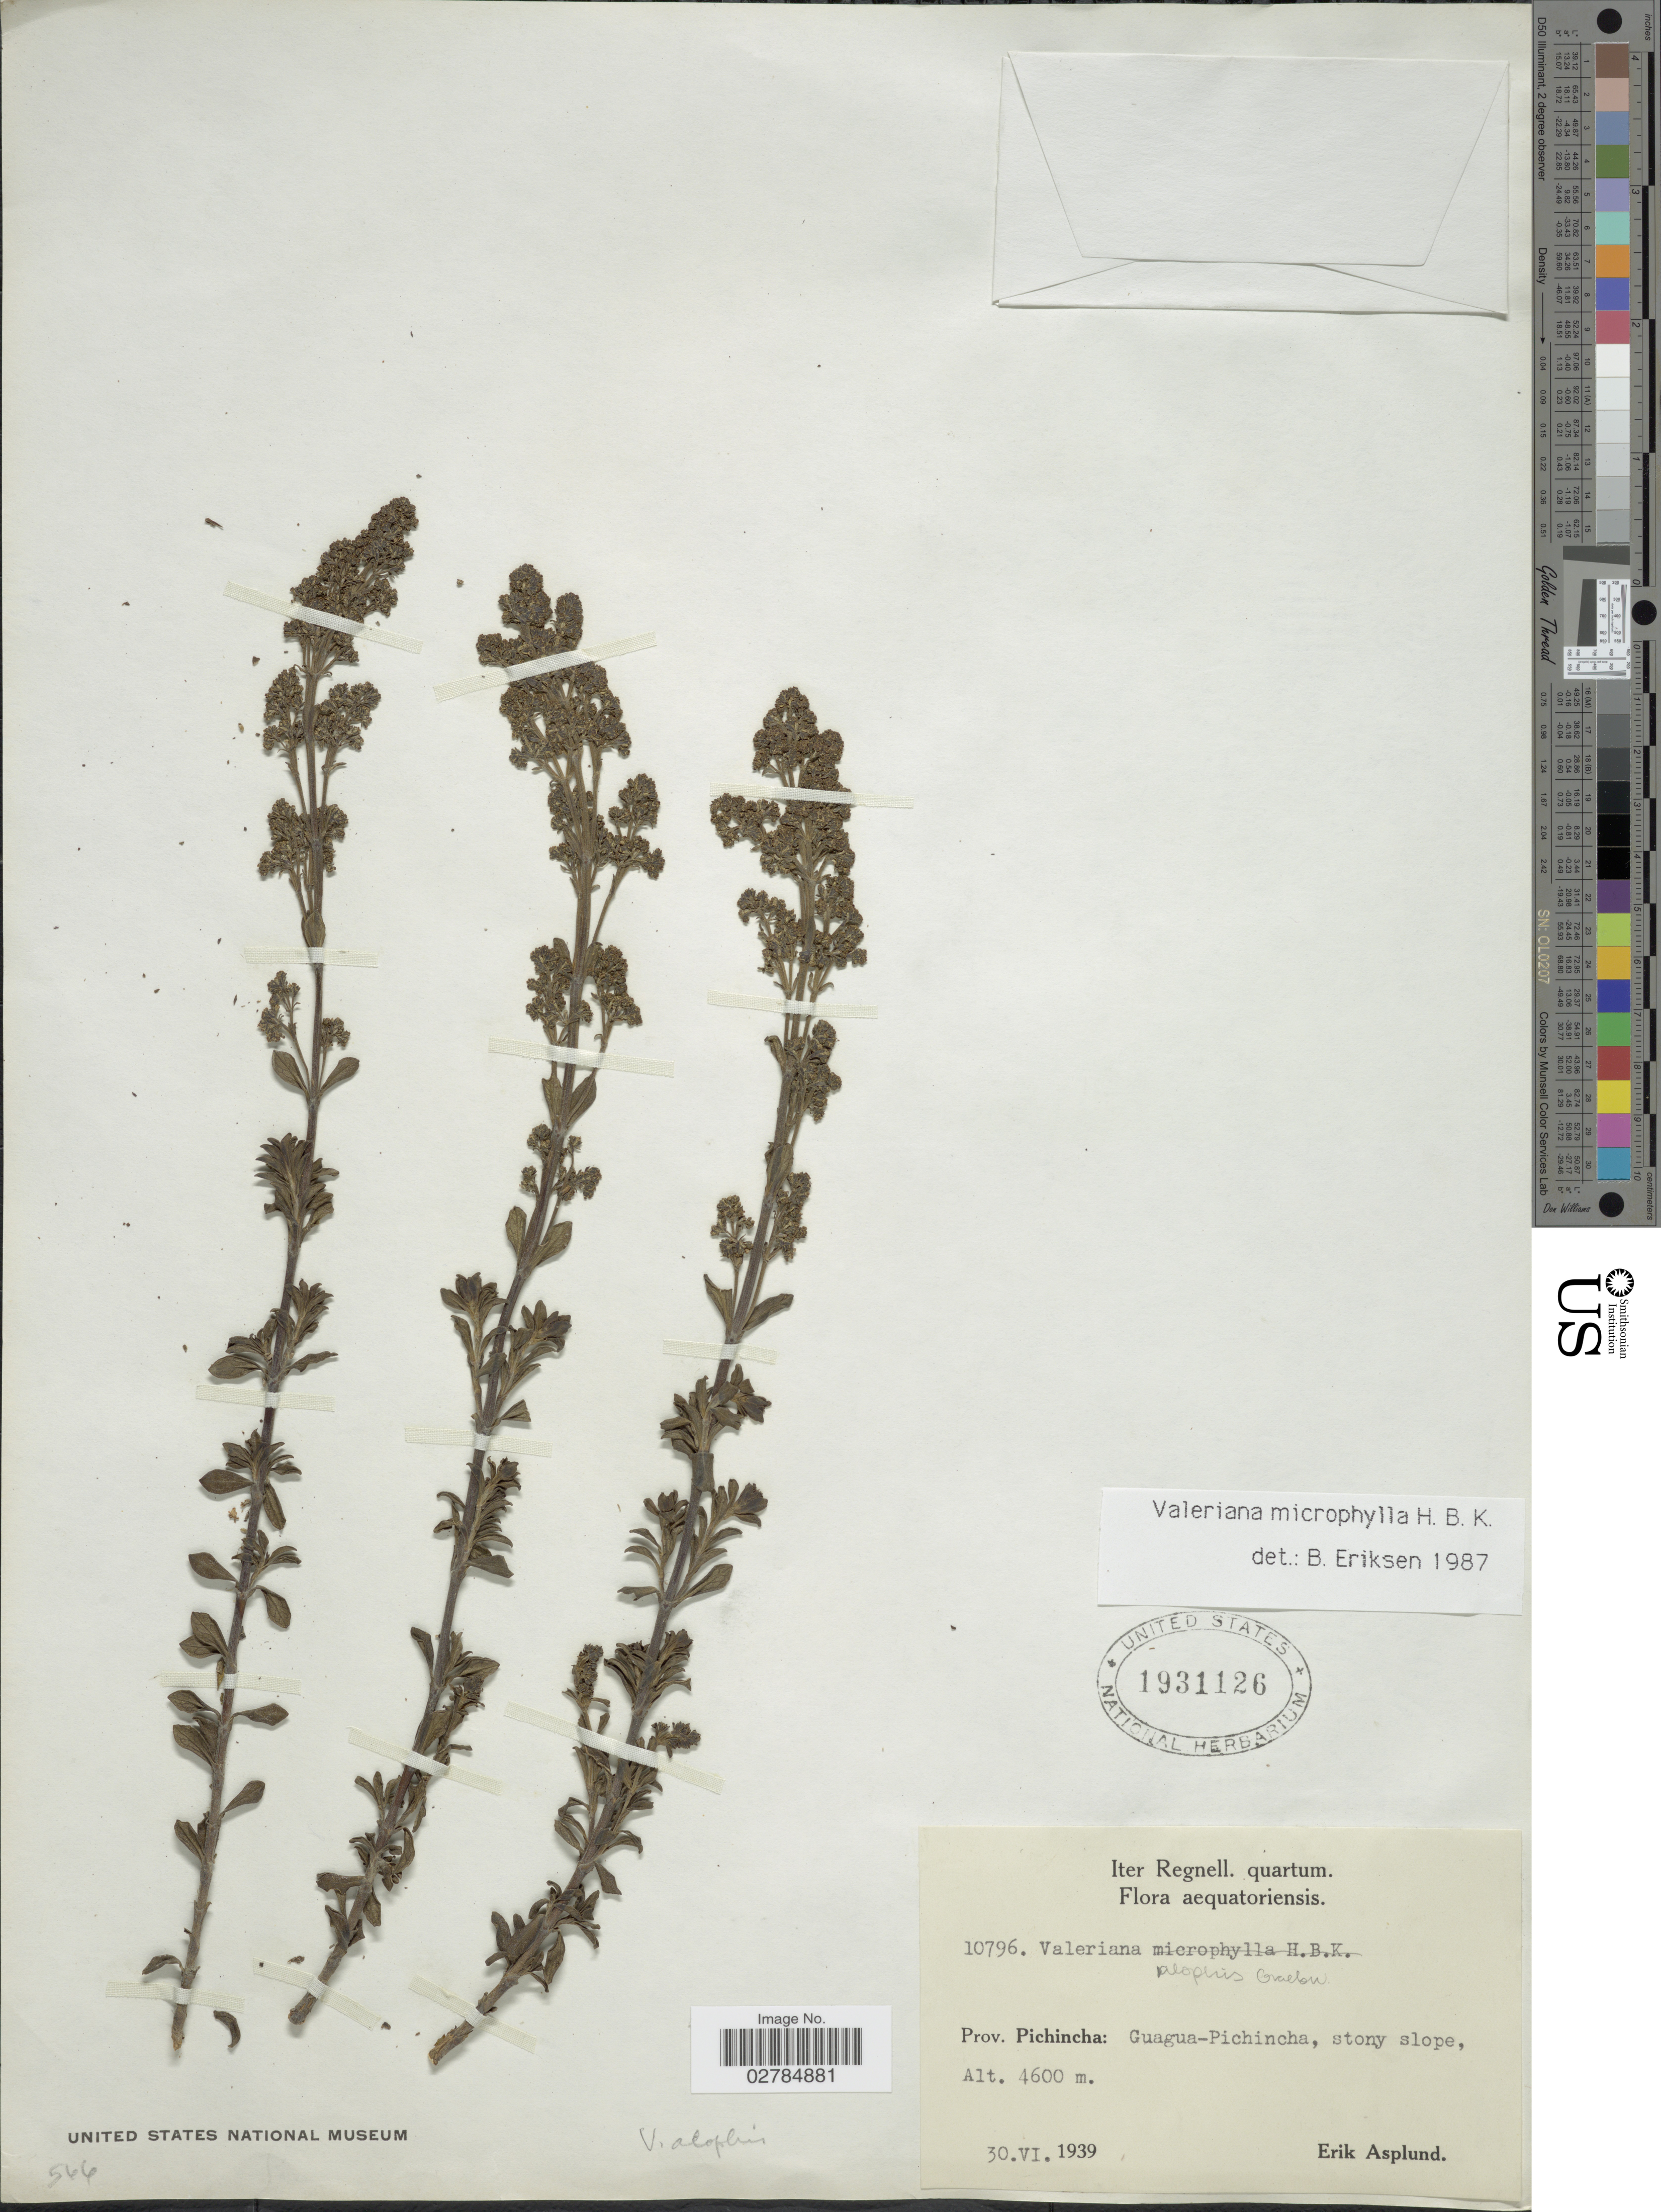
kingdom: Plantae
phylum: Tracheophyta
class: Magnoliopsida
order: Dipsacales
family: Caprifoliaceae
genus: Valeriana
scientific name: Valeriana microphylla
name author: Kunth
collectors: E. Asplund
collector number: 10796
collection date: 1939-06-30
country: Ecuador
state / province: Pichincha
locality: Guagua - Pichincha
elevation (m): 4600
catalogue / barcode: US 1931126